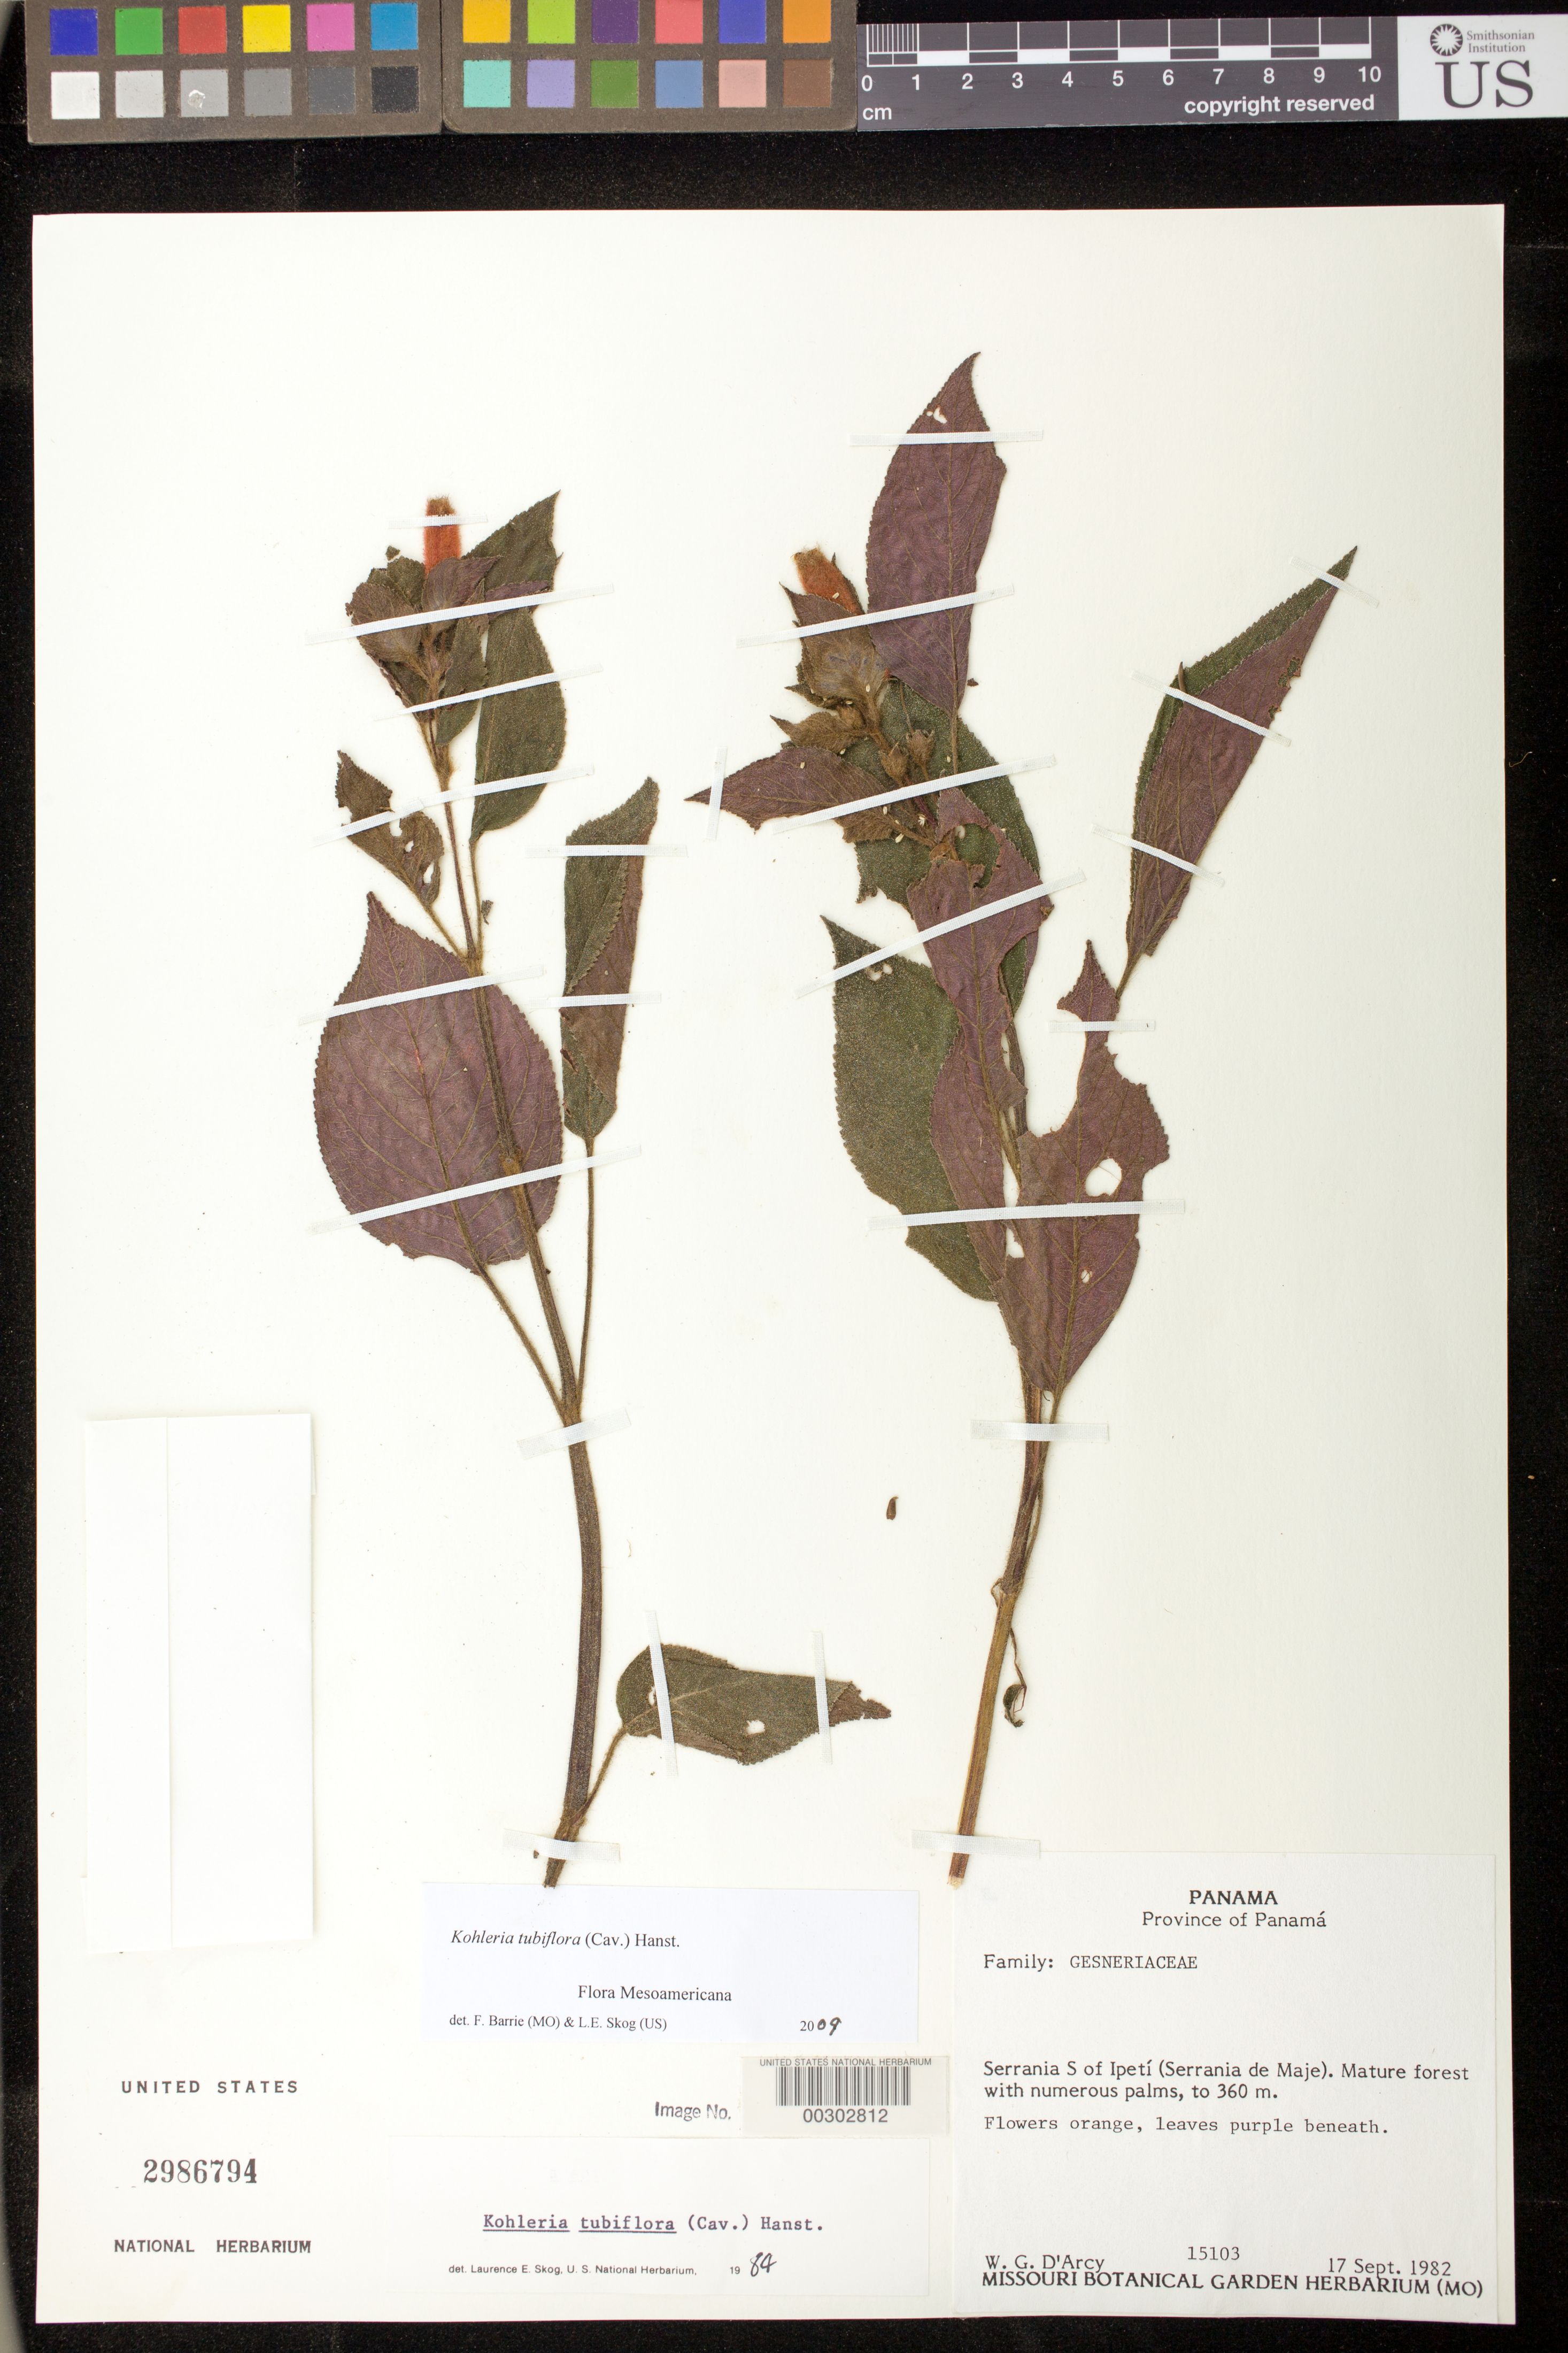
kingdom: Plantae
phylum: Tracheophyta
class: Magnoliopsida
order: Lamiales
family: Gesneriaceae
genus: Kohleria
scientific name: Kohleria tubiflora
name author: (Cav.) Hanst.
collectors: W. G. D'Arcy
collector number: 15103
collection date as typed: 17 Sep 1982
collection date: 1982-09-17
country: Panama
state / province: Panamá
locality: Serrania S of Ipeti (Serrania de Maje)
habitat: Mature forest with numerous palms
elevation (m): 360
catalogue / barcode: US 2986794